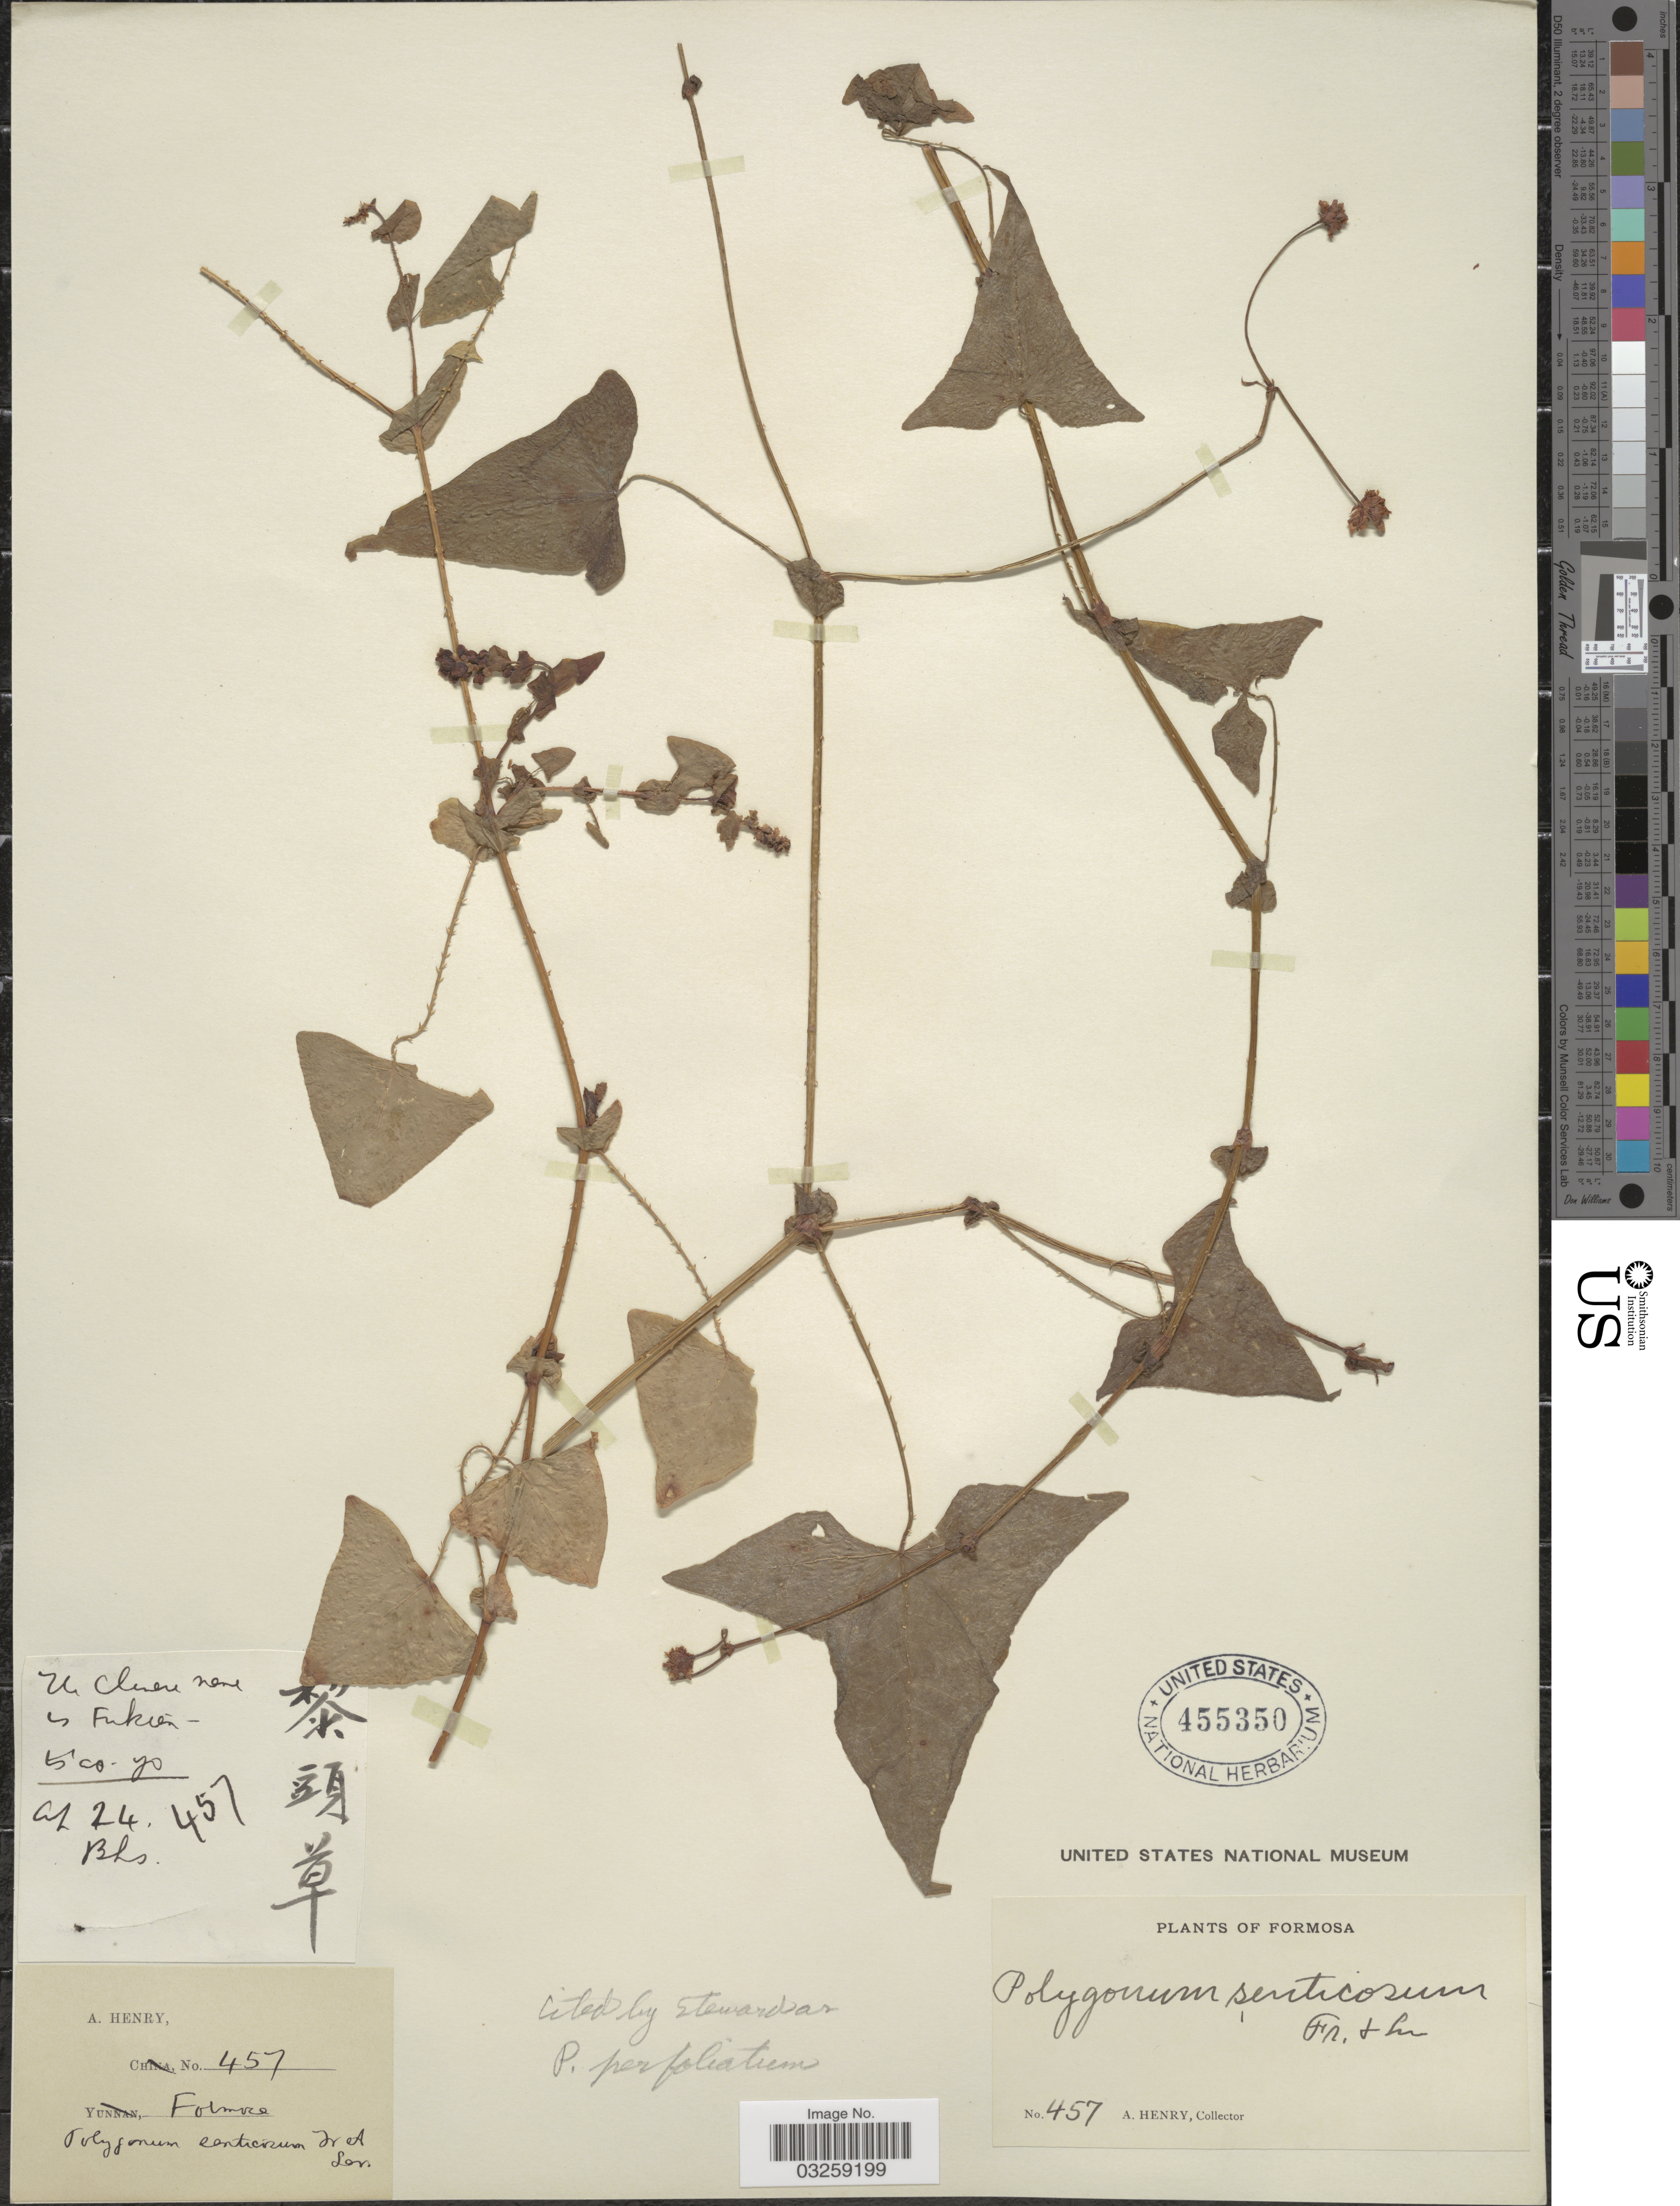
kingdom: Plantae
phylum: Tracheophyta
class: Magnoliopsida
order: Caryophyllales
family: Polygonaceae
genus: Polygonum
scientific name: Polygonum perfoliatum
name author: L.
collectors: A. Henry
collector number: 457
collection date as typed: Transcribed d/m/y: /4/24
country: Taiwan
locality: Formosa. Bks [Bankinsing]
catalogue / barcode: US 455350